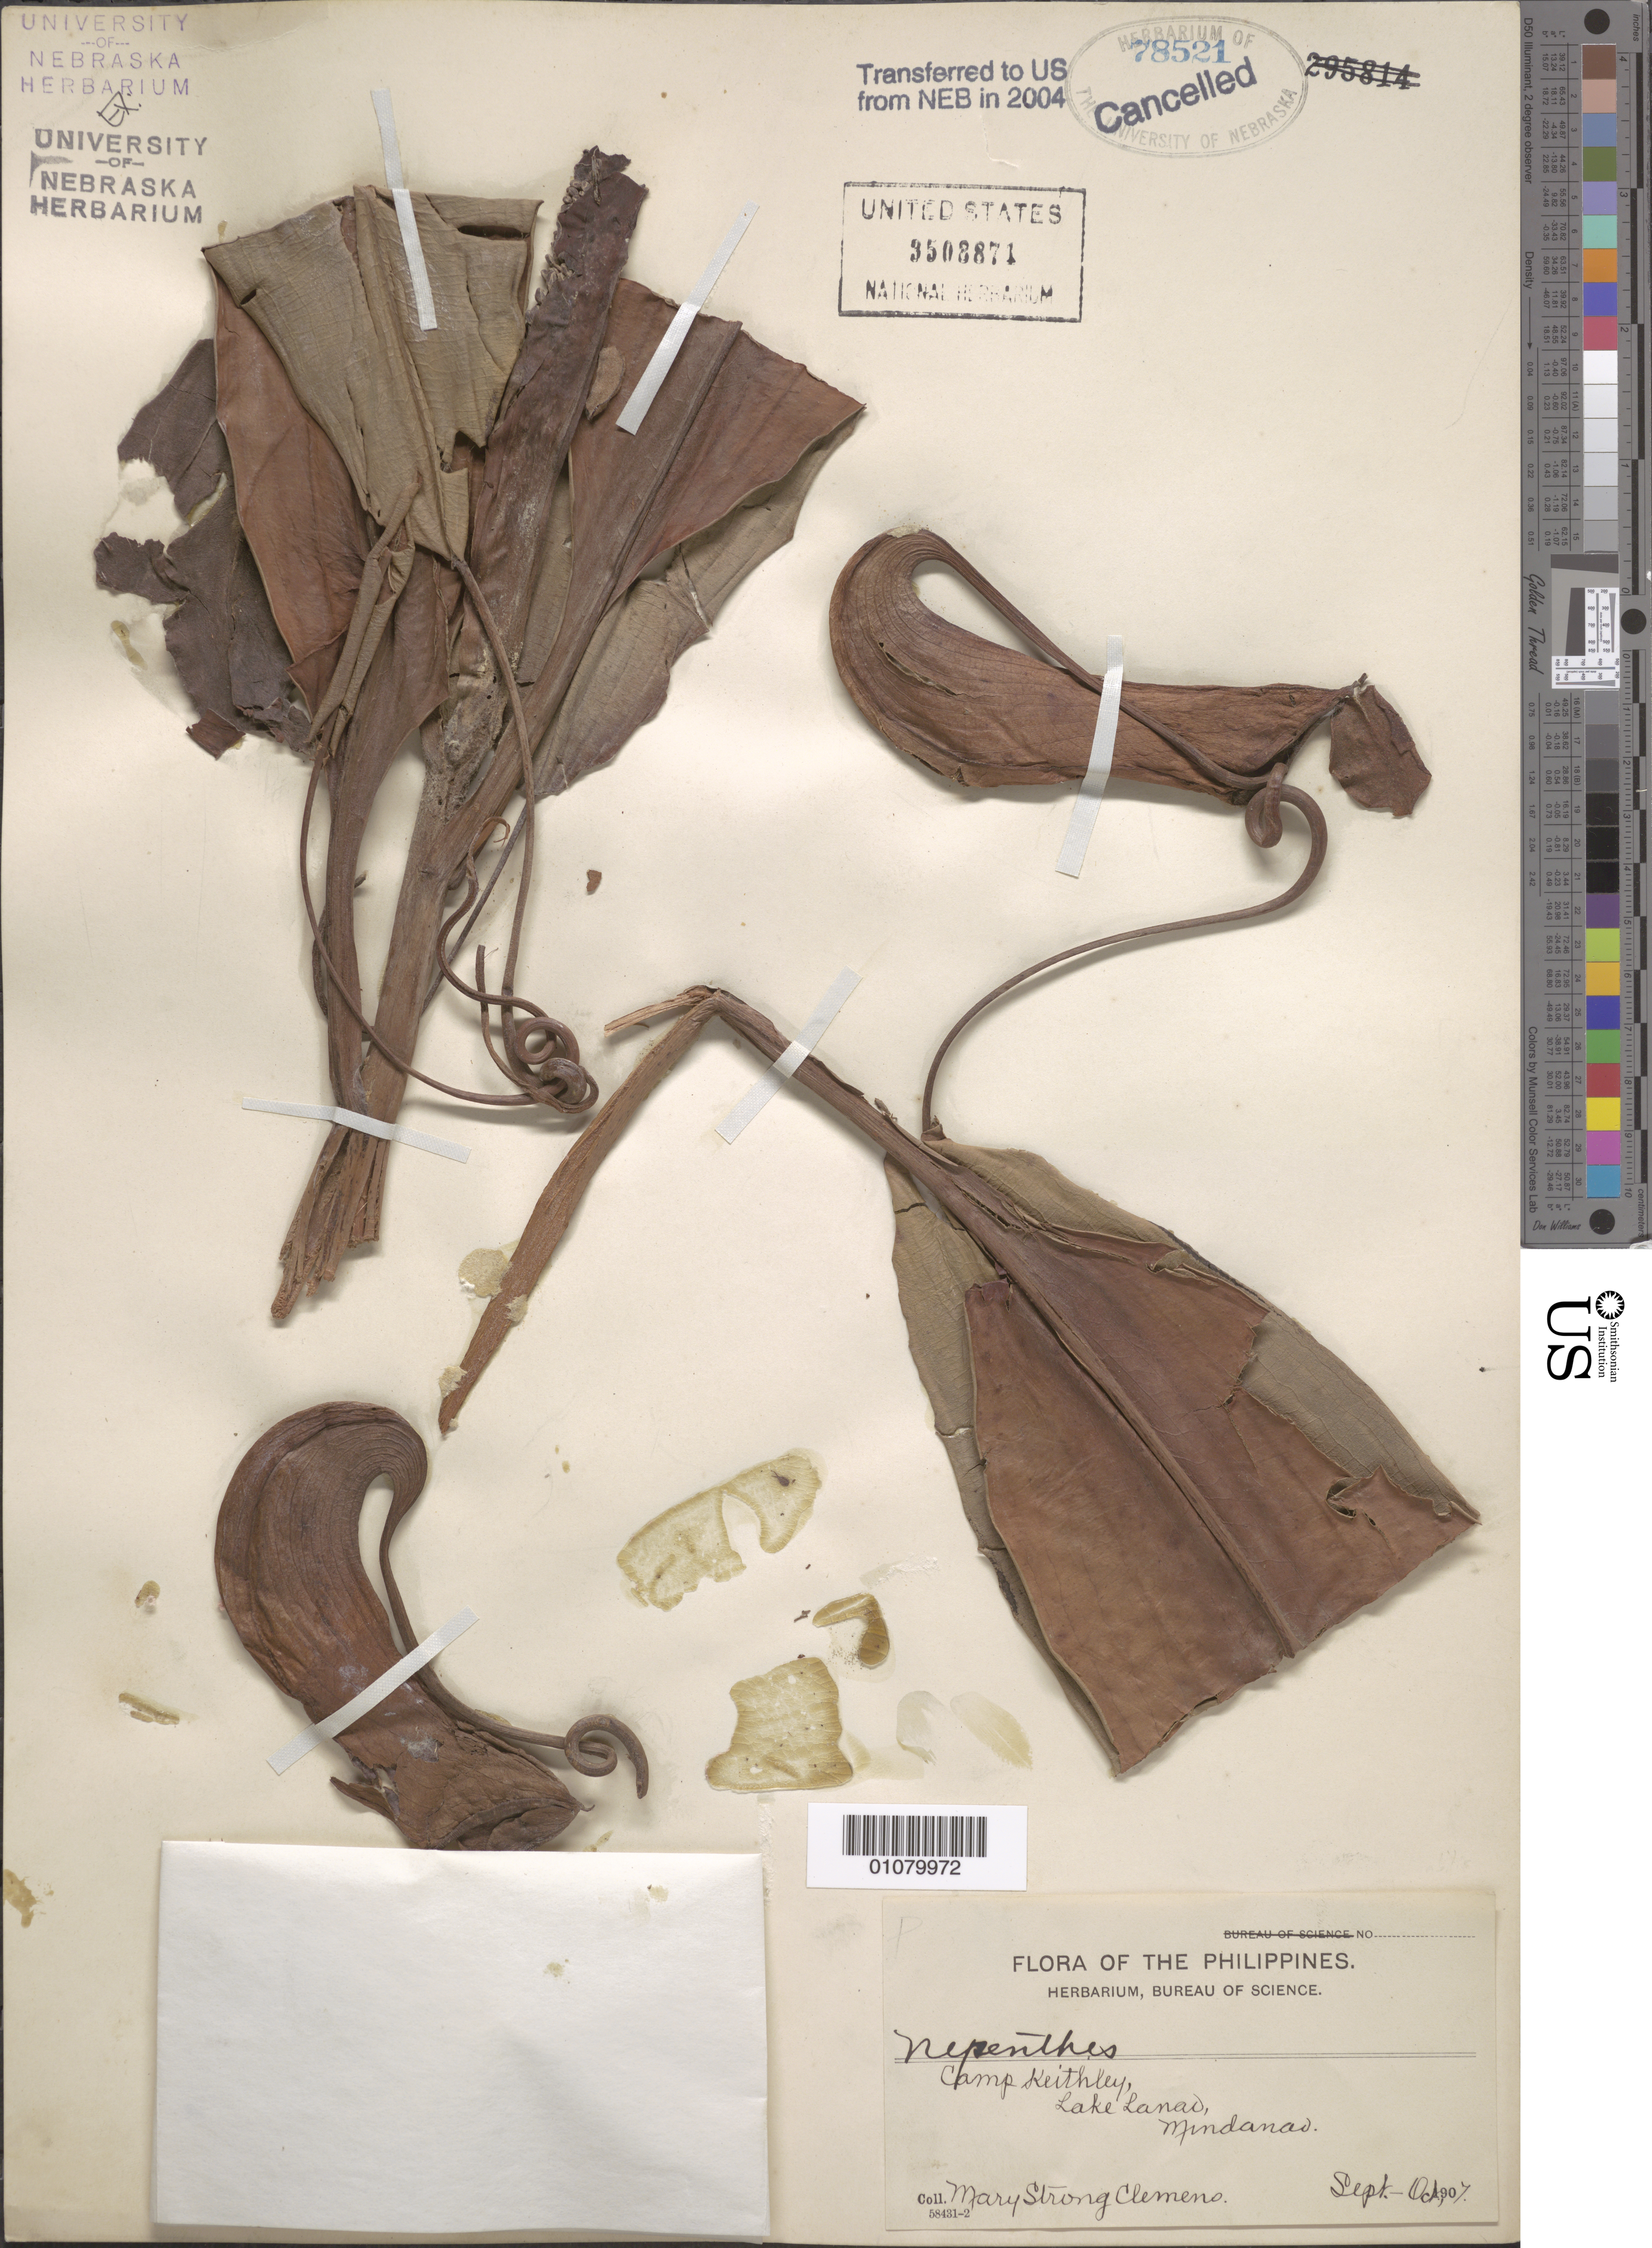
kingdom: Plantae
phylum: Tracheophyta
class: Magnoliopsida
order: Caryophyllales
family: Nepenthaceae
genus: Nepenthes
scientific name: Nepenthes sp.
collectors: M. S. Clemens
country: Philippines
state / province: Muslim Mindanao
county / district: Lanao del Sur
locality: Camp Keithley, Lake Lanao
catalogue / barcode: US 3508871